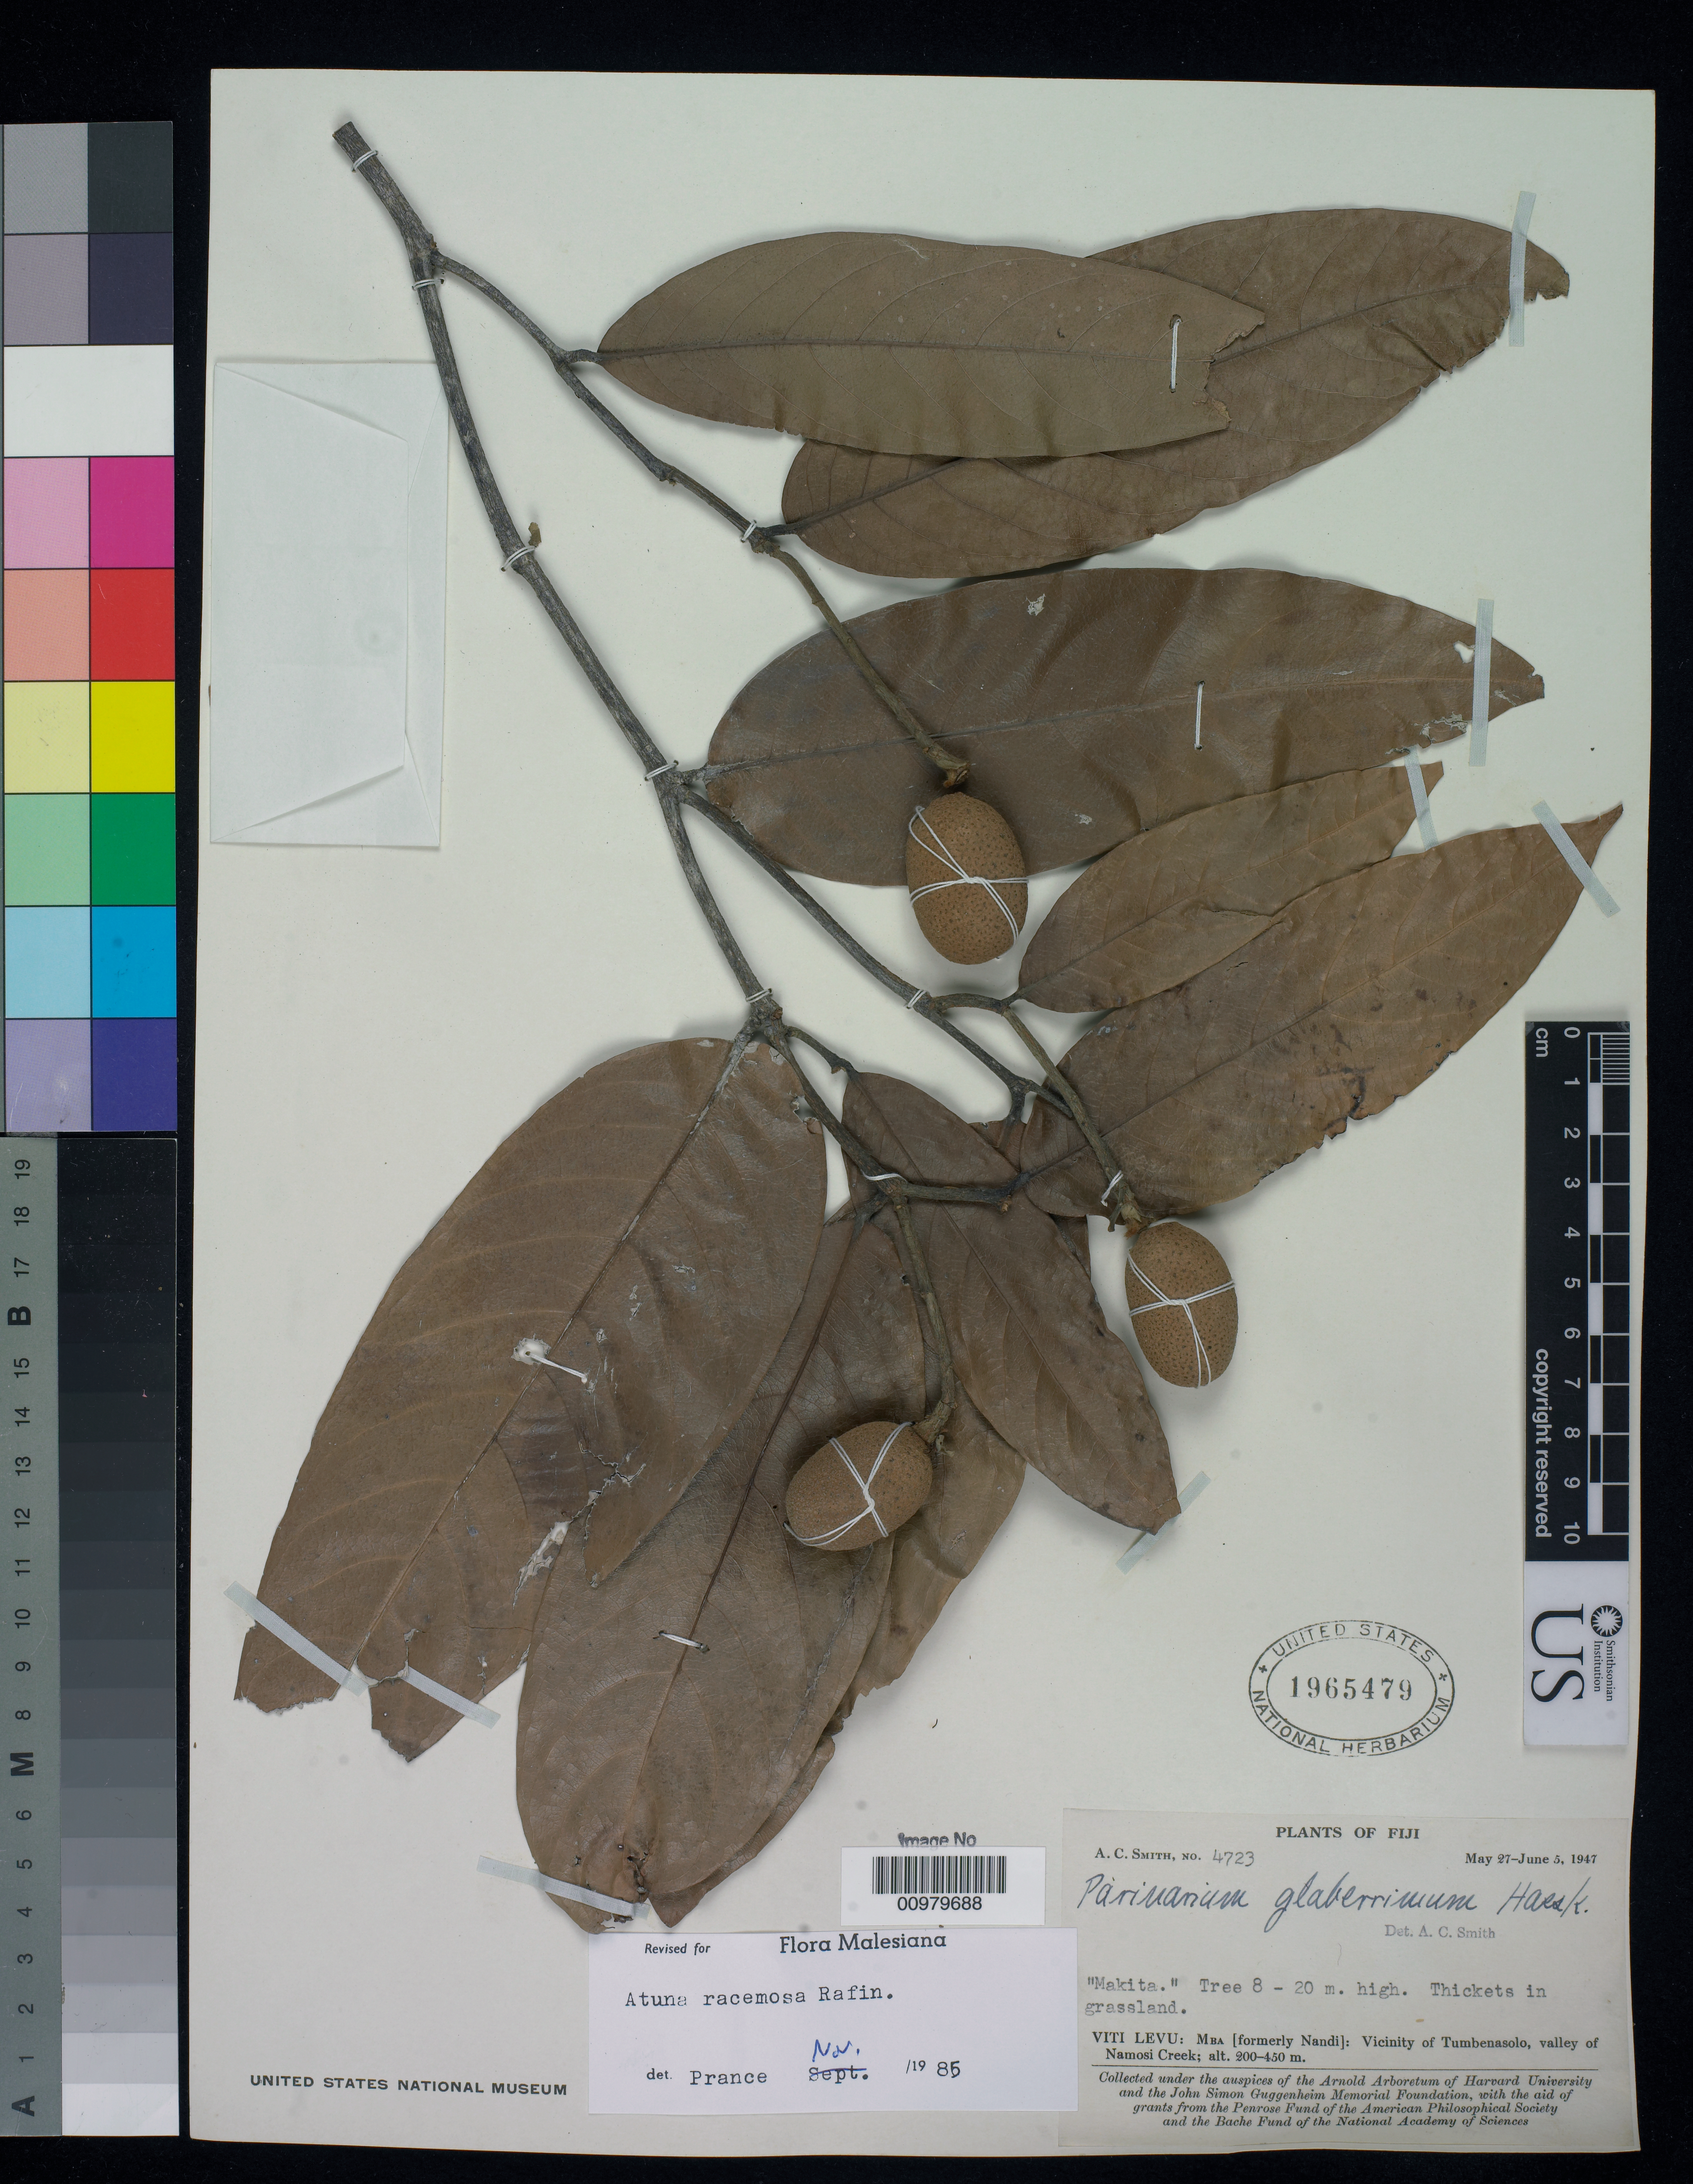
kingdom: Plantae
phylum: Tracheophyta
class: Magnoliopsida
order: Malpighiales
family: Chrysobalanaceae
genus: Atuna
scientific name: Atuna racemosa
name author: Raf.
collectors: C. A. Smith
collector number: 4723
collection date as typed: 27 May 1947 to 05 Jun 1947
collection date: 1947-05-27/1947-06-05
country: Fiji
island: Viti Levu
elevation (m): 200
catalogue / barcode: US 1965459